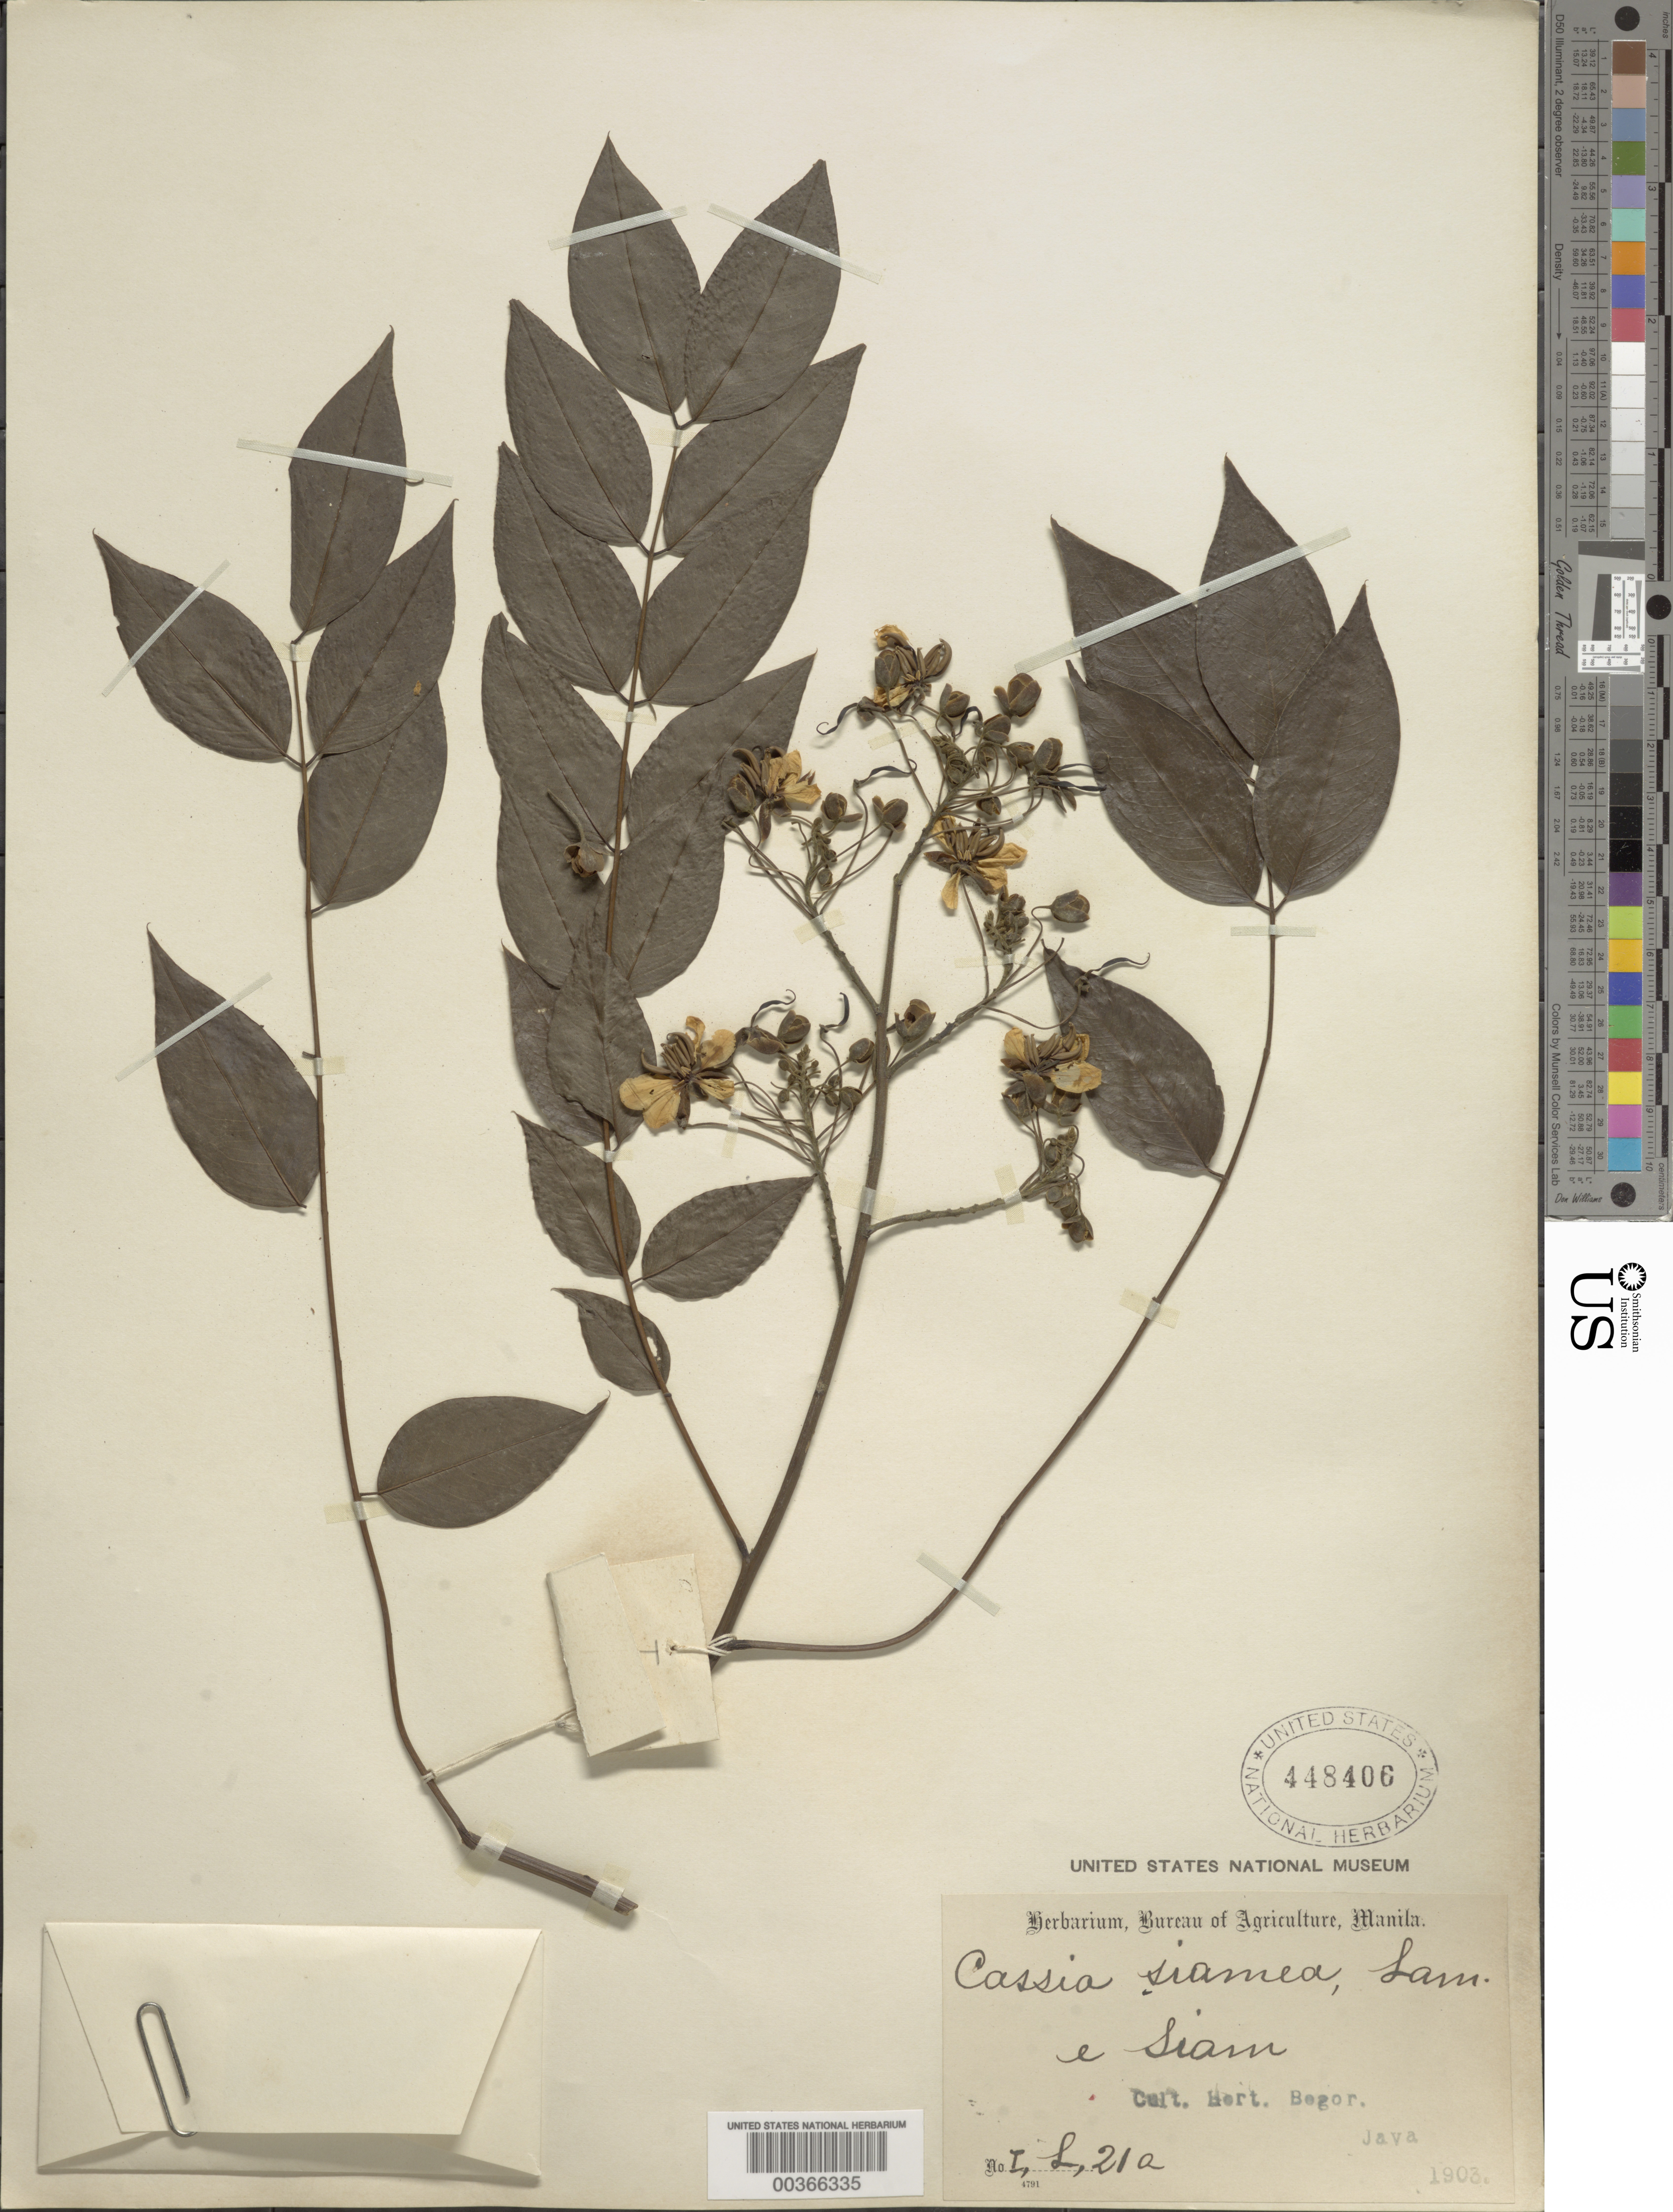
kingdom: Plantae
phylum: Tracheophyta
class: Magnoliopsida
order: Fabales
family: Fabaceae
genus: Senna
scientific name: Senna siamea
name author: (Lam.) H.S. Irwin & Barneby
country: Philippines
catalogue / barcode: US 448406